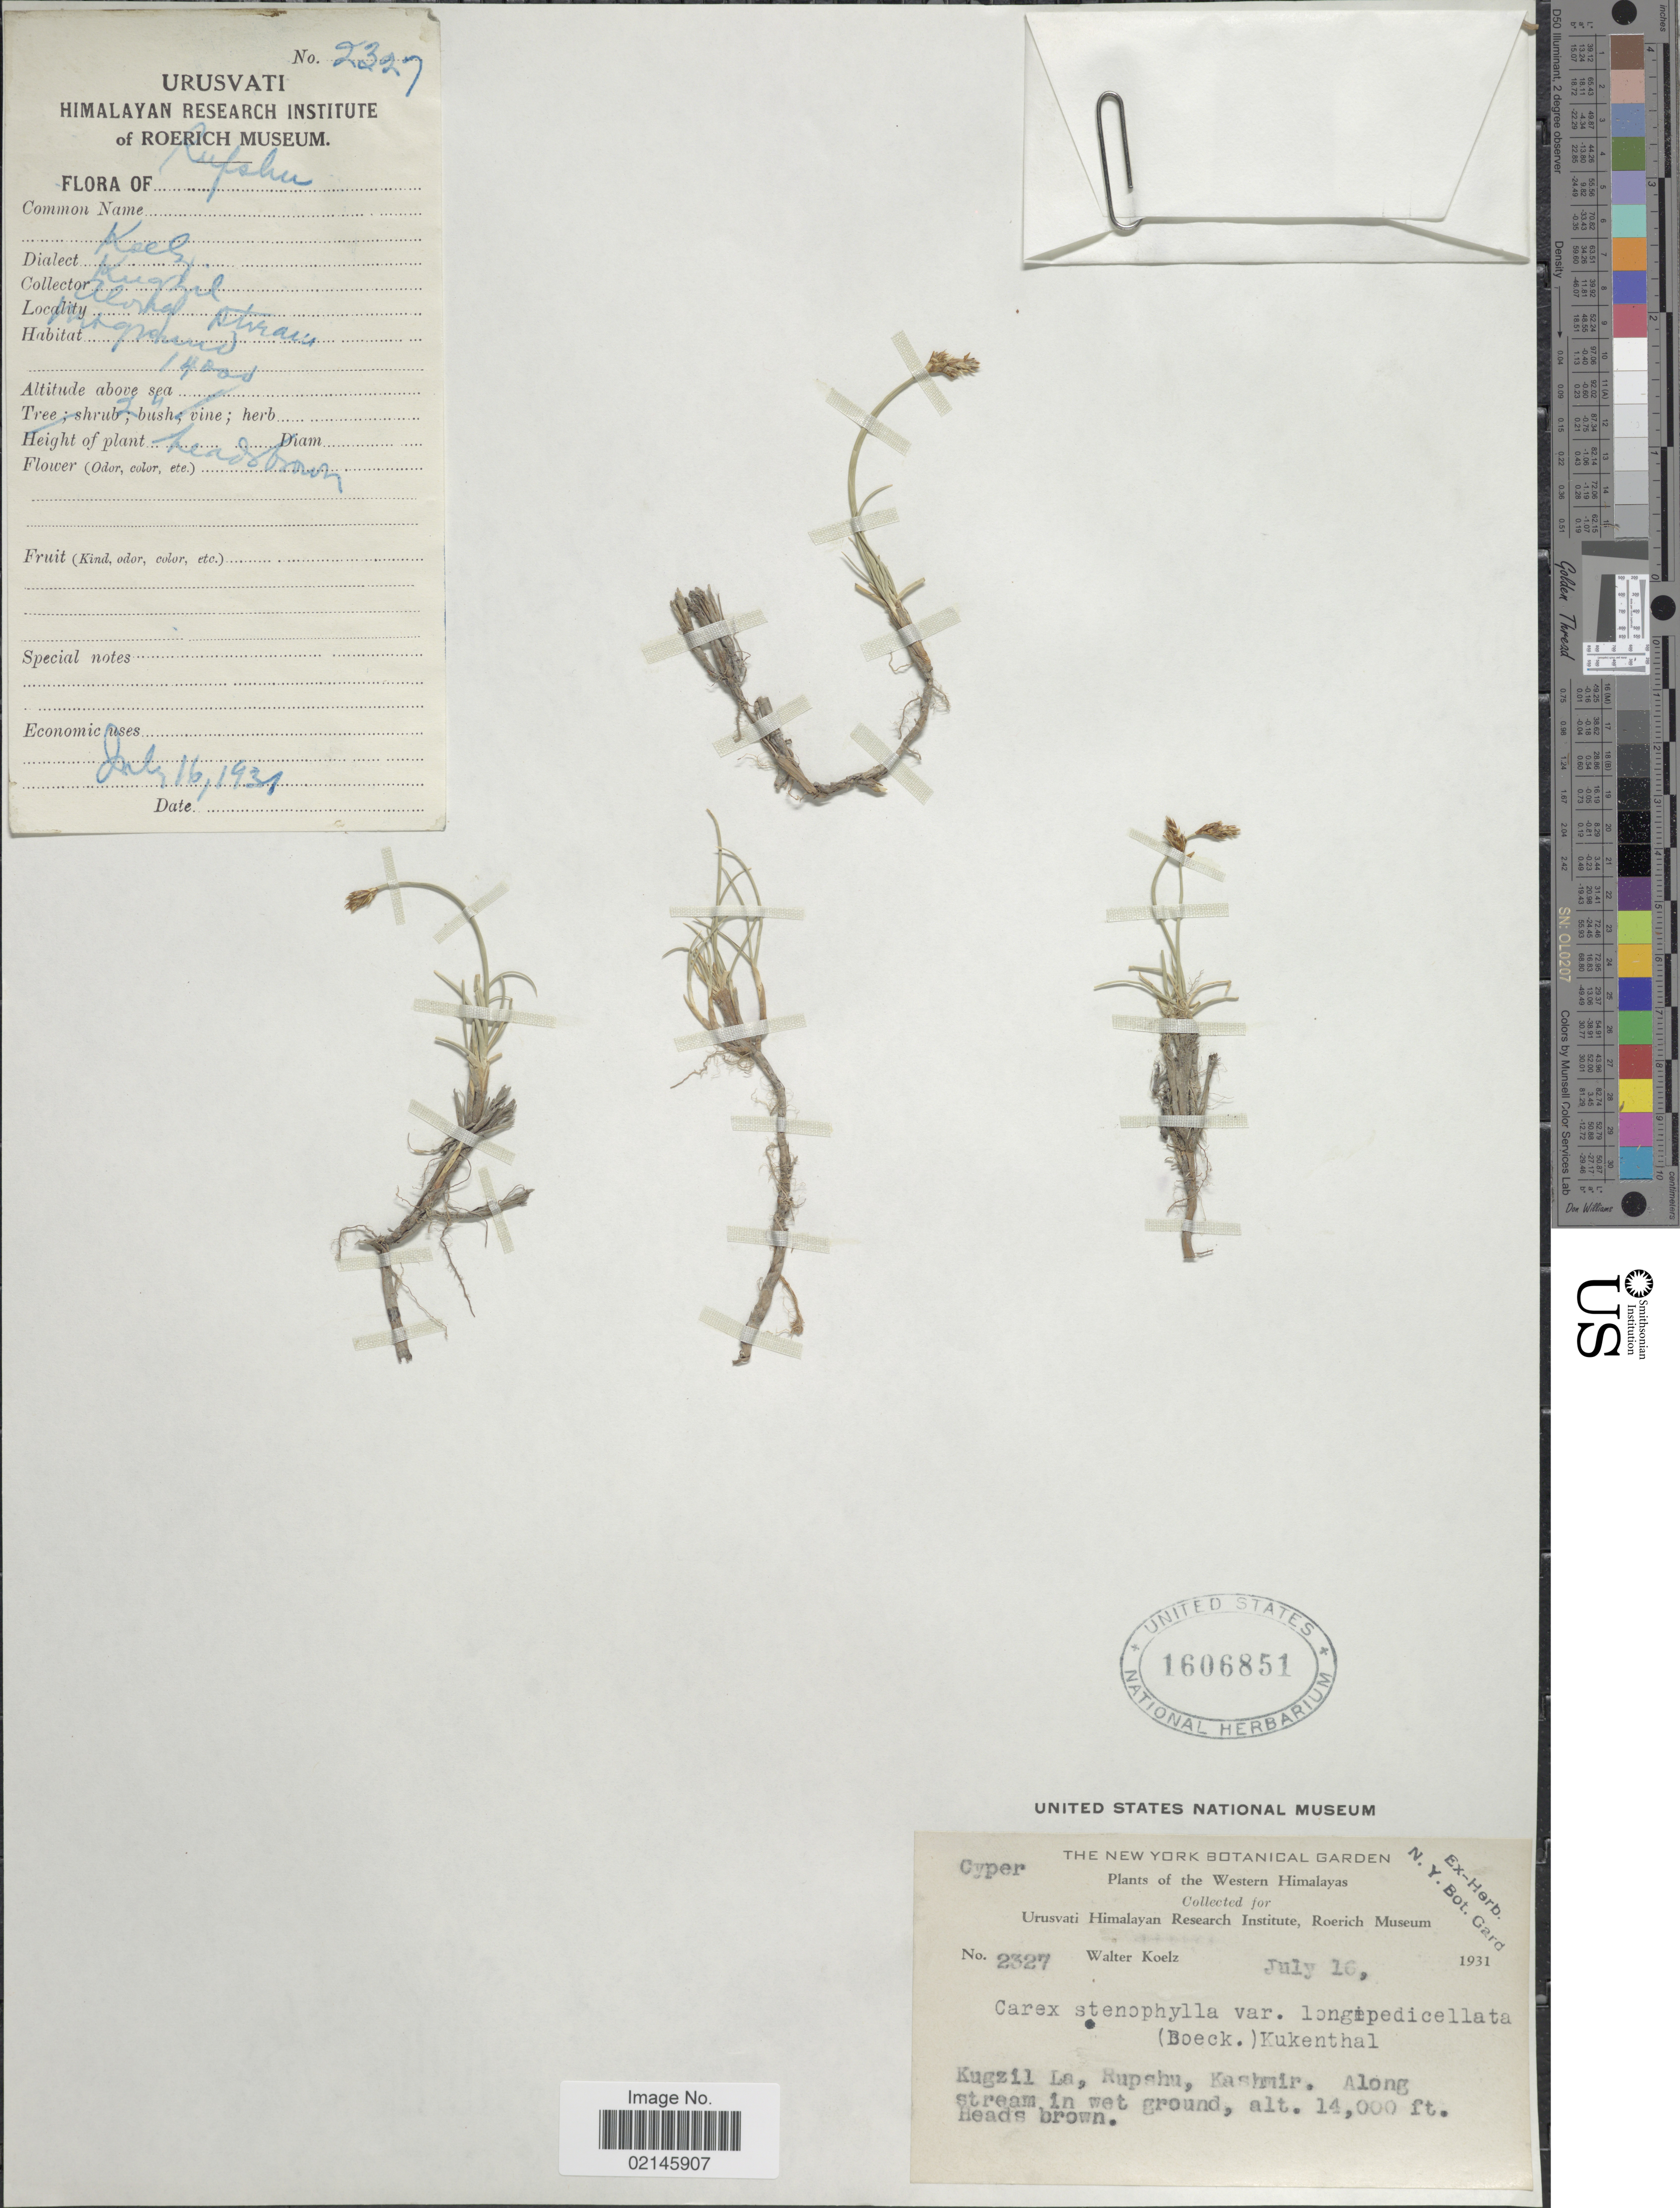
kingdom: Plantae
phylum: Tracheophyta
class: Liliopsida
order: Poales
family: Cyperaceae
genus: Carex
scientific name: Carex stenophylla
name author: Wahlenb.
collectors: W. N. Koelz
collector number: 2327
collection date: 1931-07-16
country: India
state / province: Jammu and Kashmir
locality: Western Himalayas. Kugzil La, Rupshu, Kashmir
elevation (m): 4267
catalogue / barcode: US 1606851